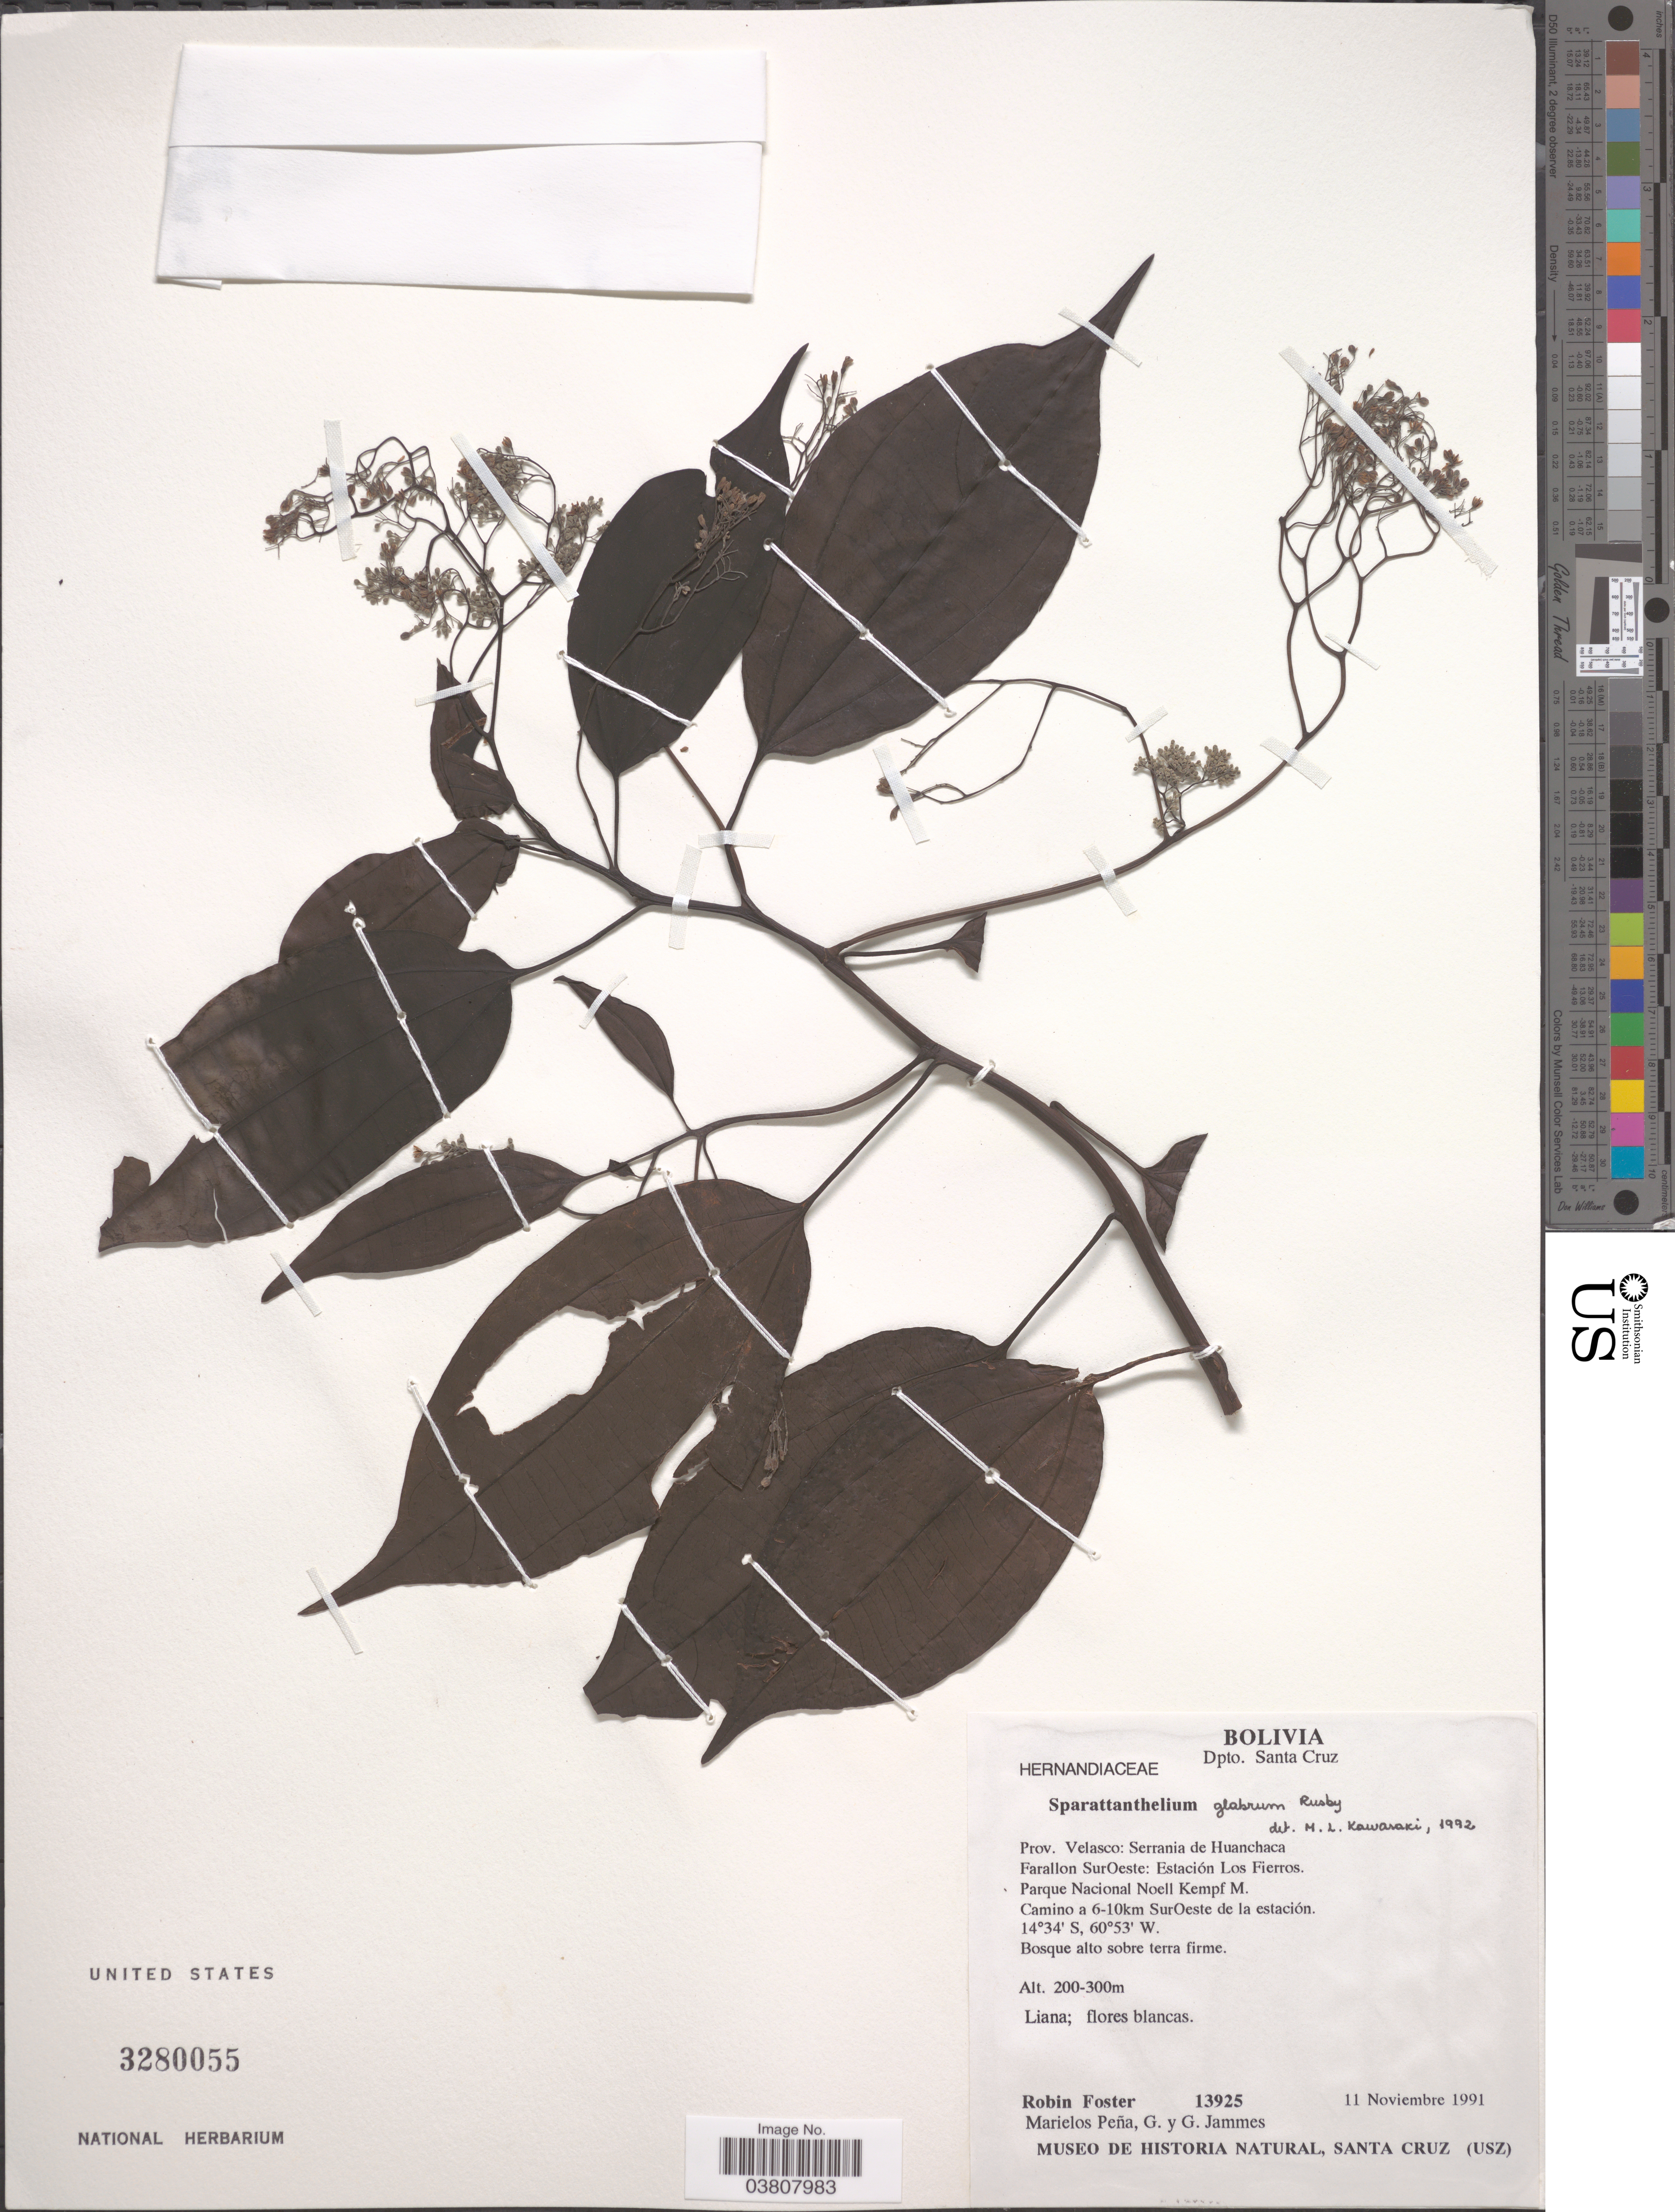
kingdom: Plantae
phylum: Tracheophyta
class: Magnoliopsida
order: Laurales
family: Hernandiaceae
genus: Sparattanthelium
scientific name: Sparattanthelium glabrum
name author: Rusby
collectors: R. B. Foster, G. Marielos Pena & G. Jammes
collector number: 13925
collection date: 1991-11-11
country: Bolivia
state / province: Santa Cruz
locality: Dpto. Santa Cruz. Prov. Velasco: Serrania de Huanchaca. Farallon SurOeste: Estación Los Fierros. Parque Nacional Noel Kempf M. Camino a 6-10km SurOeste de la estación.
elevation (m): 200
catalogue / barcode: US 3280055